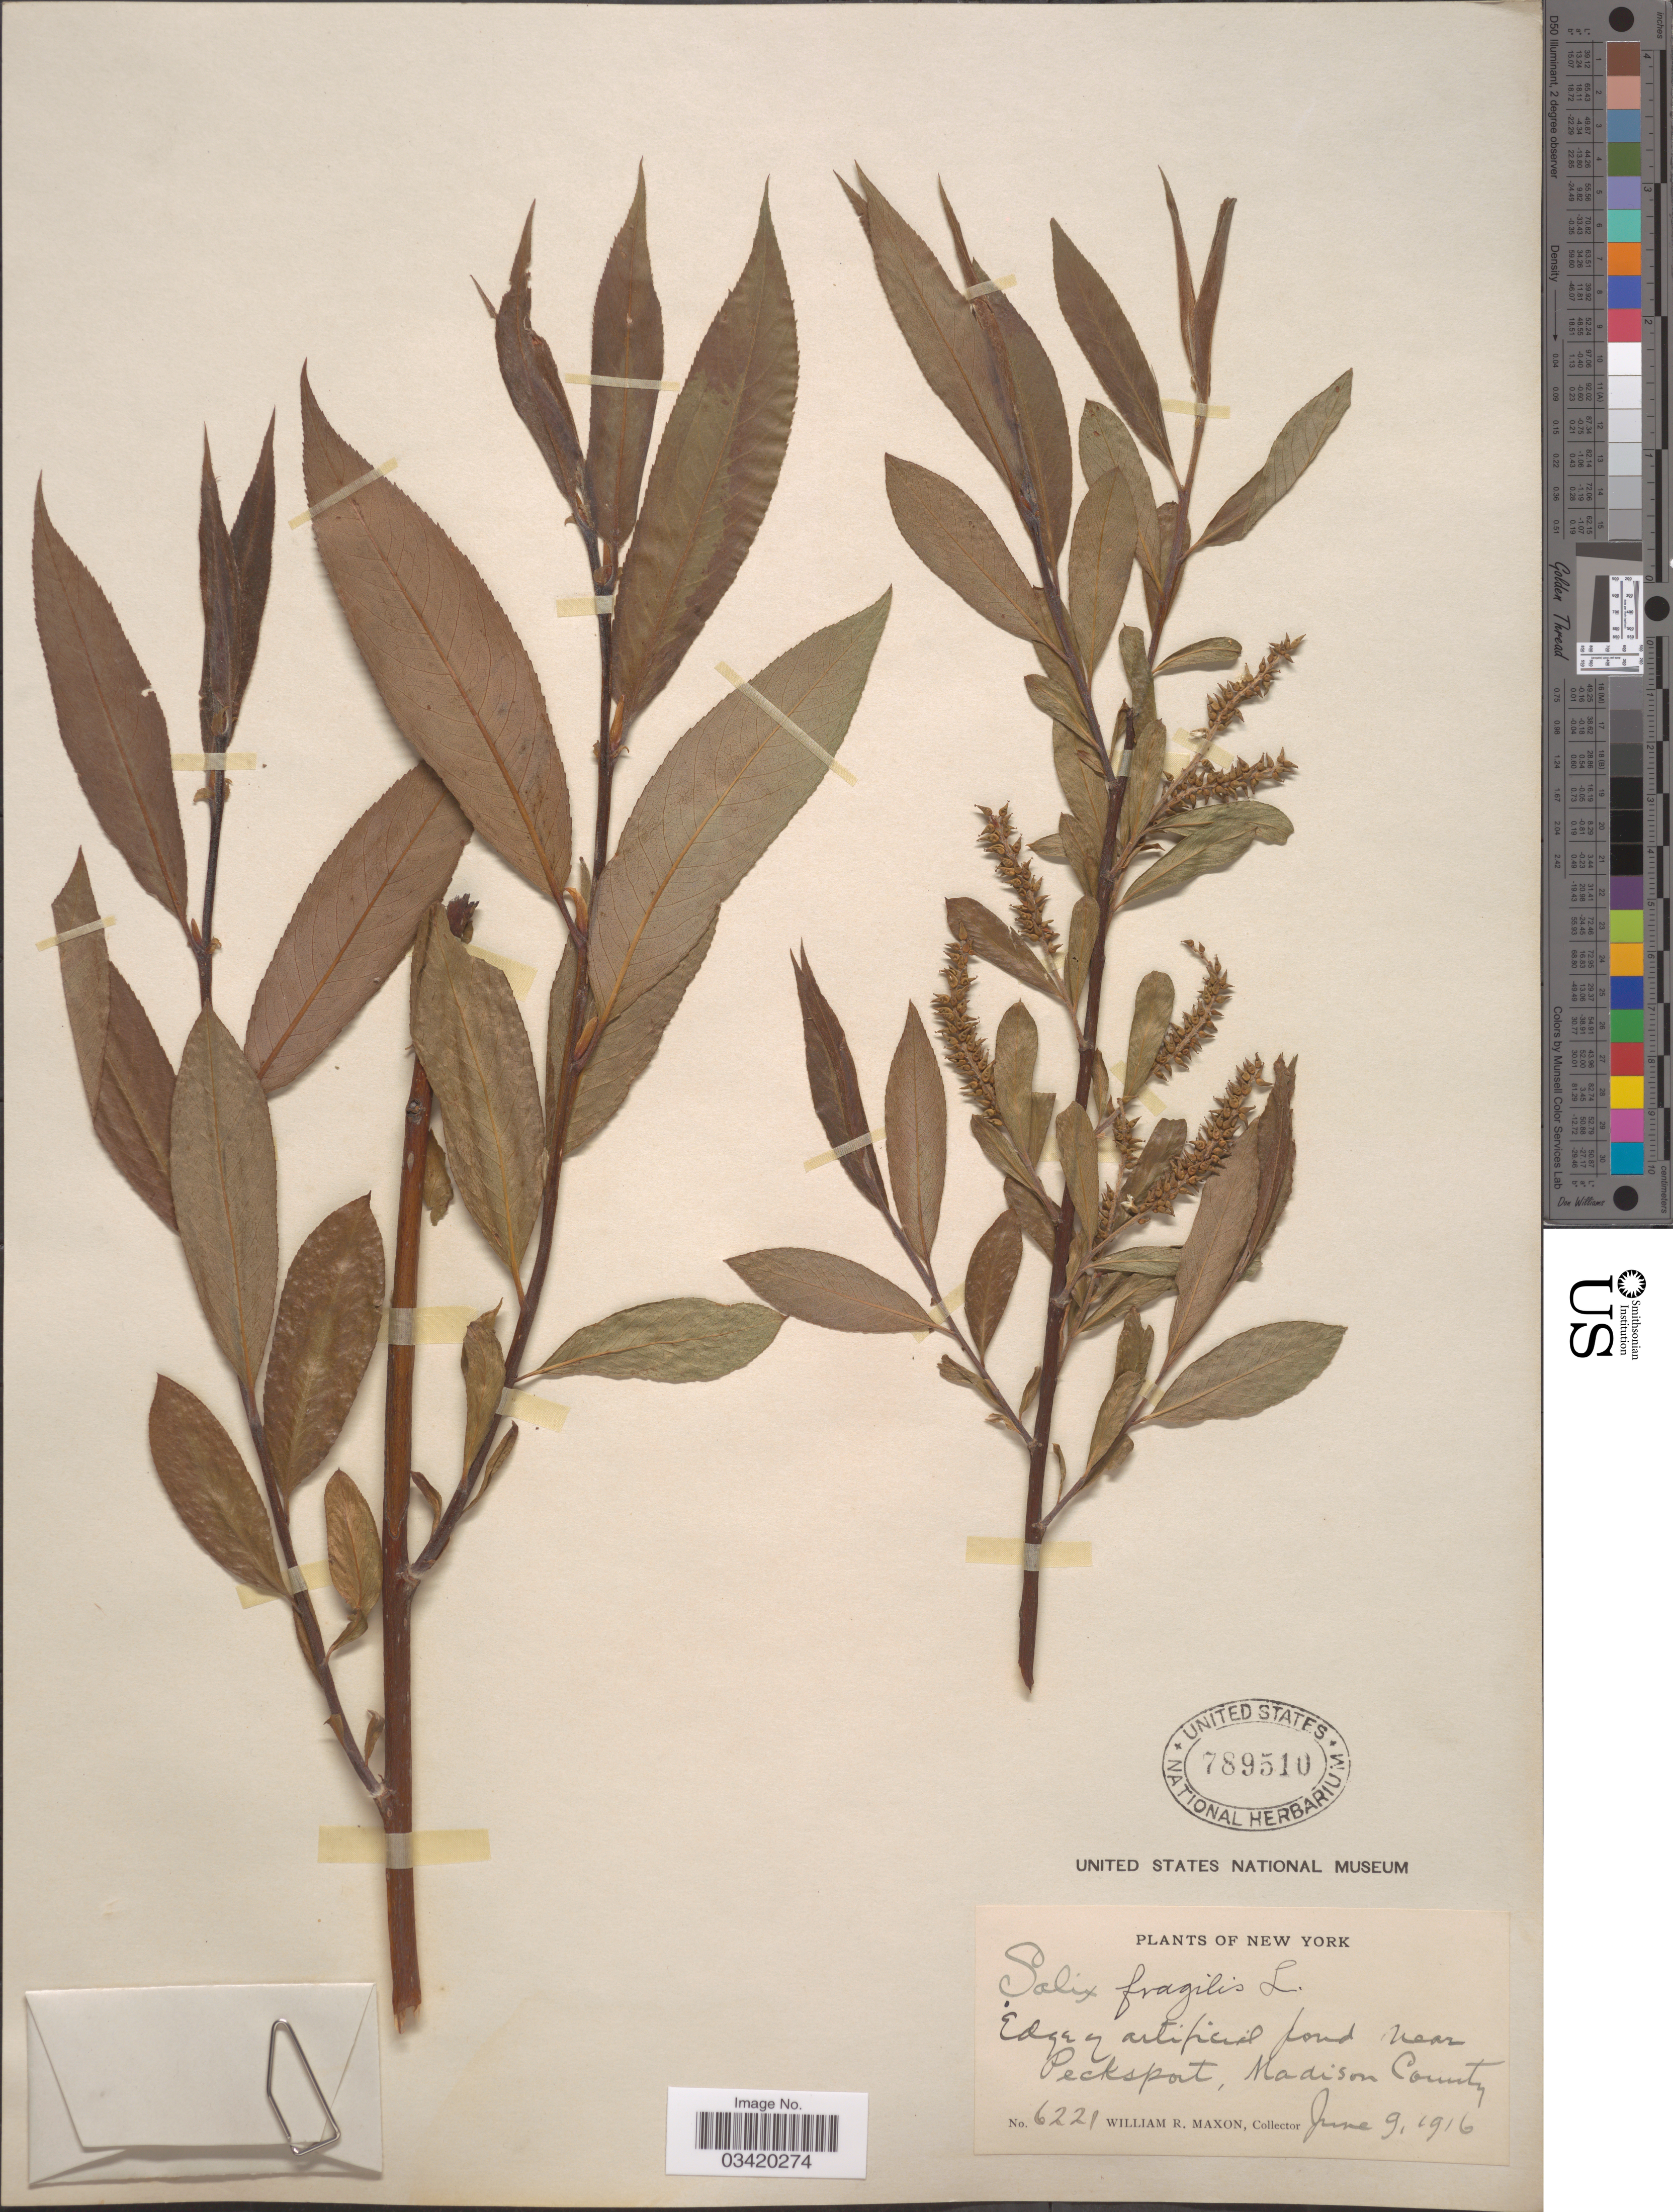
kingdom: Plantae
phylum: Tracheophyta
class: Magnoliopsida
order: Malpighiales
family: Salicaceae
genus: Salix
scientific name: Salix fragilis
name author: L.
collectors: W. R. Maxon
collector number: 6221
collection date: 1916-06-09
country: United States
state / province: New York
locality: Edge of artificial pond near Pecksport, Madison County.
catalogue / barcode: US 789510